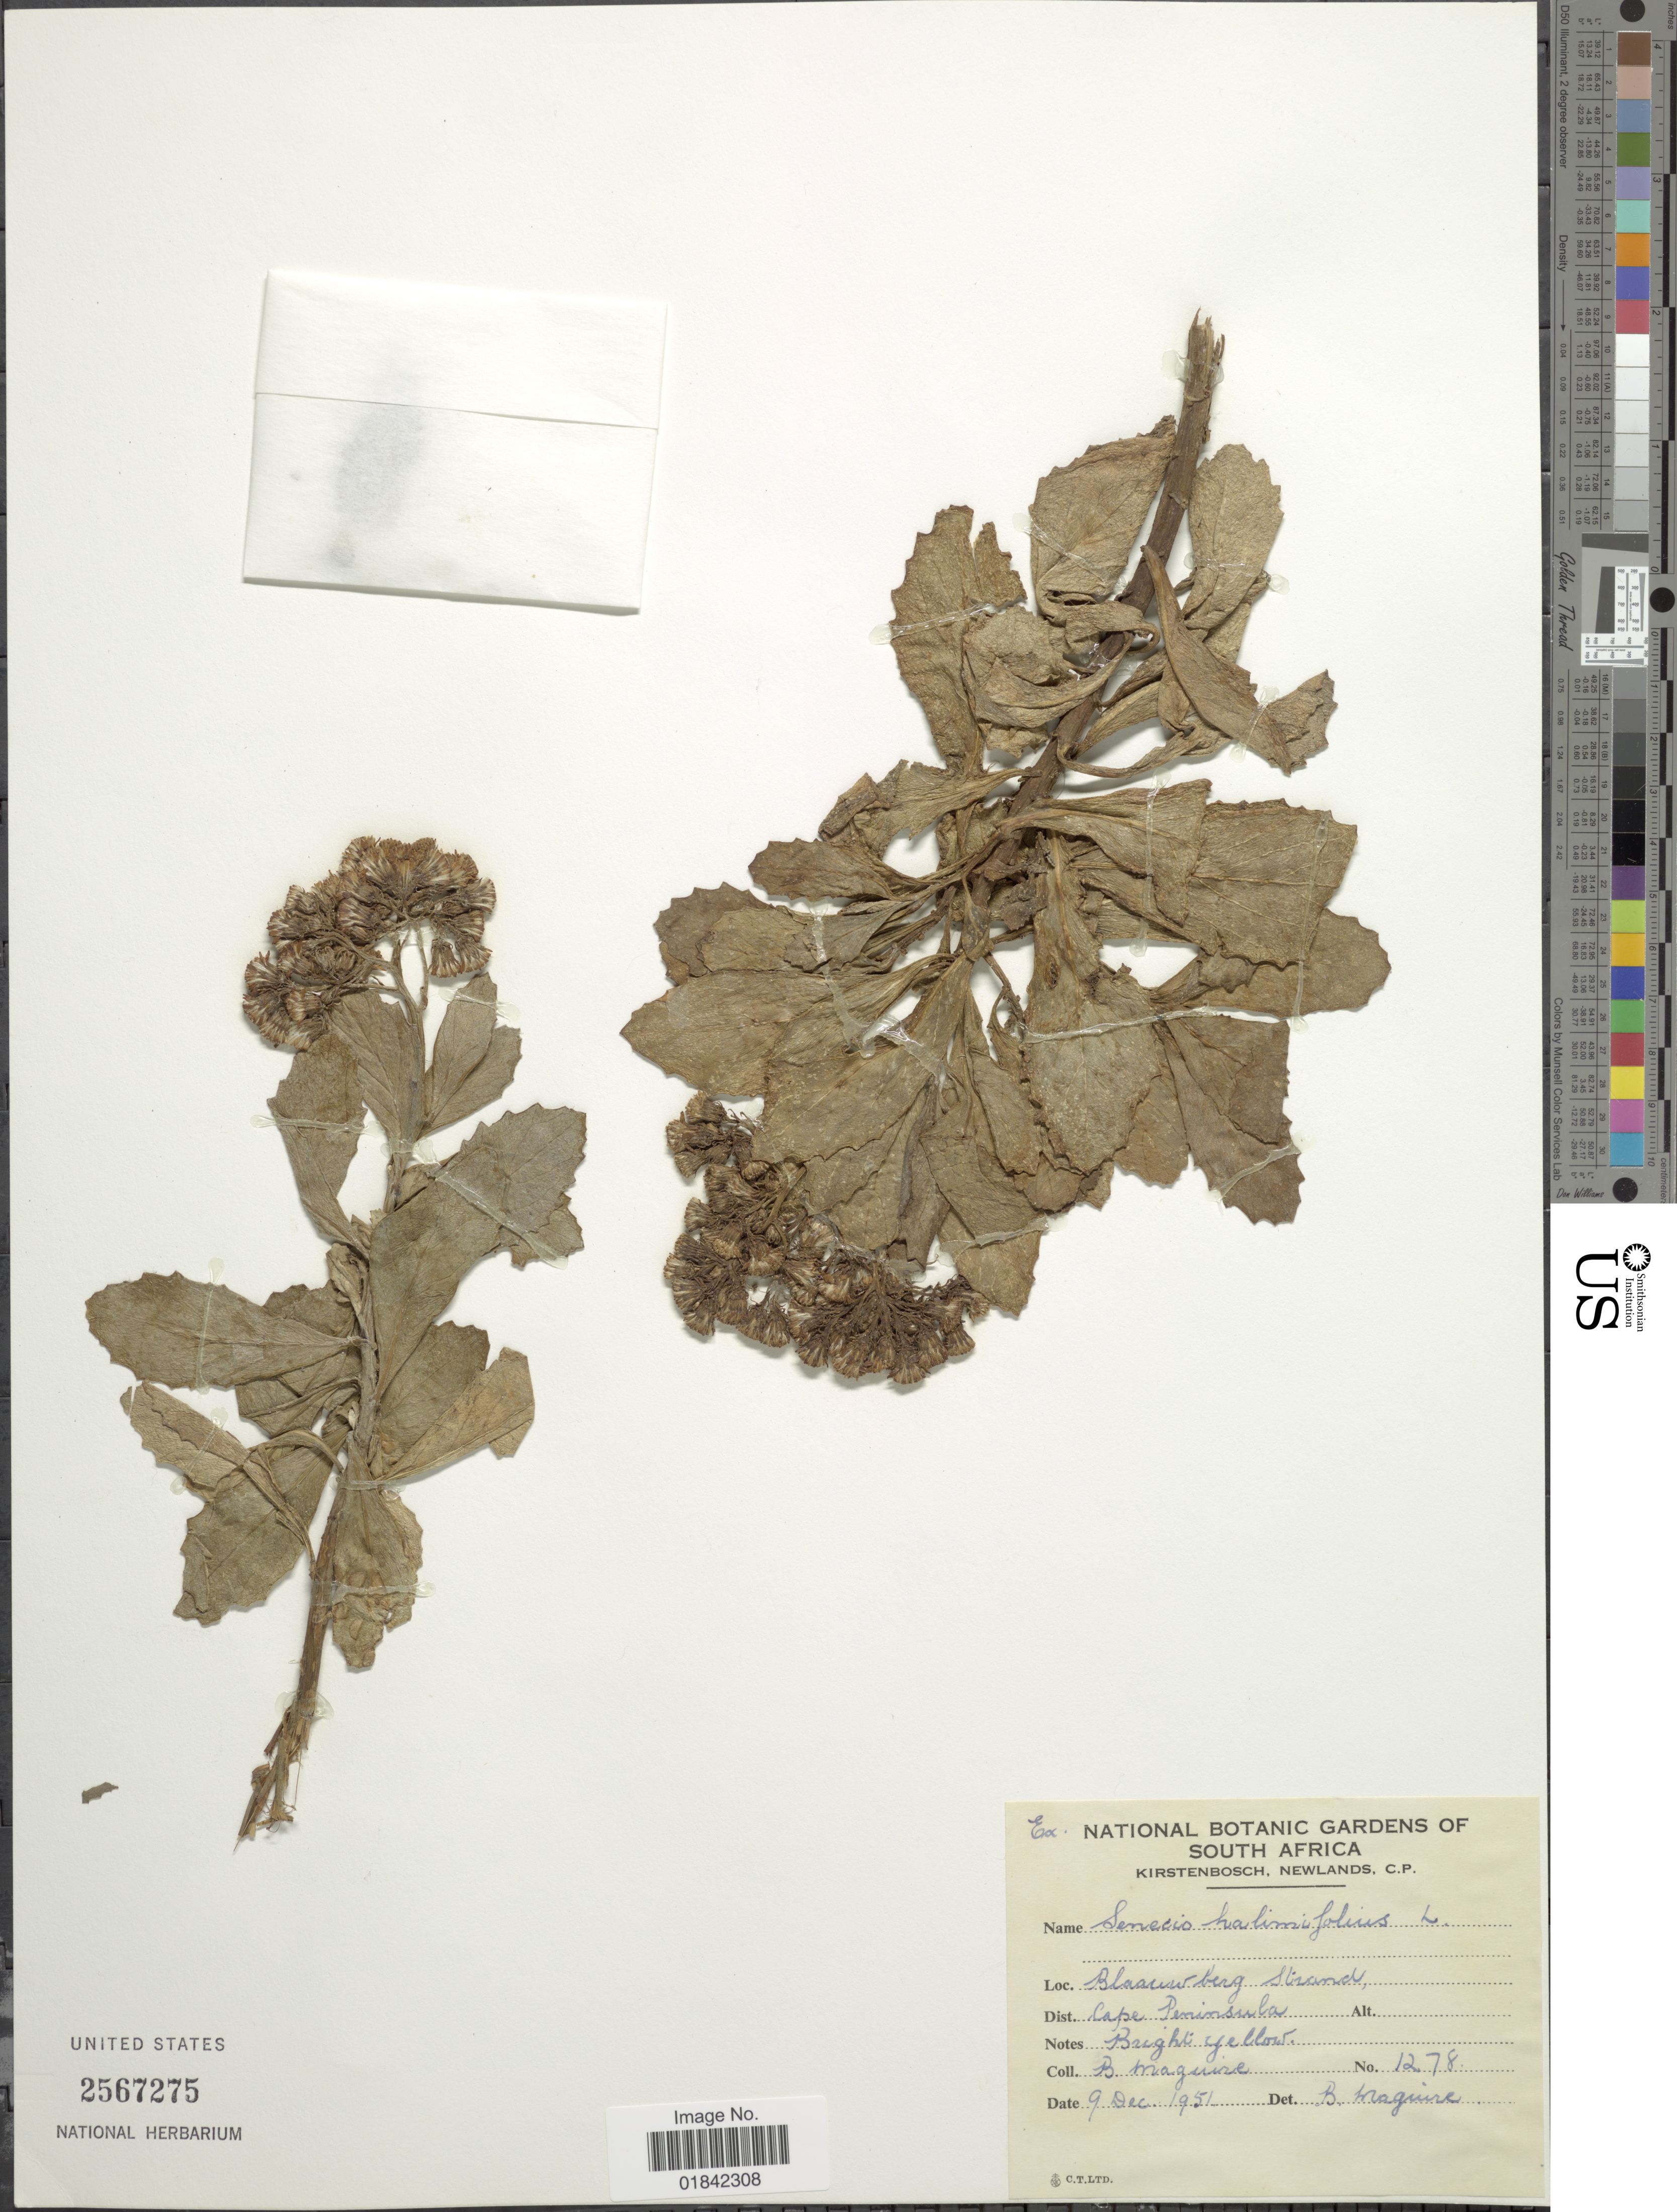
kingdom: Plantae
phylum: Tracheophyta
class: Magnoliopsida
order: Asterales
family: Asteraceae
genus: Senecio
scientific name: Senecio halimifolius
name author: L.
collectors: B. Maguire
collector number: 1278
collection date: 1951-12-09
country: South Africa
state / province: Western Cape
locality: Blauwberg Strand, Cape Peninsula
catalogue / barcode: US 2567275